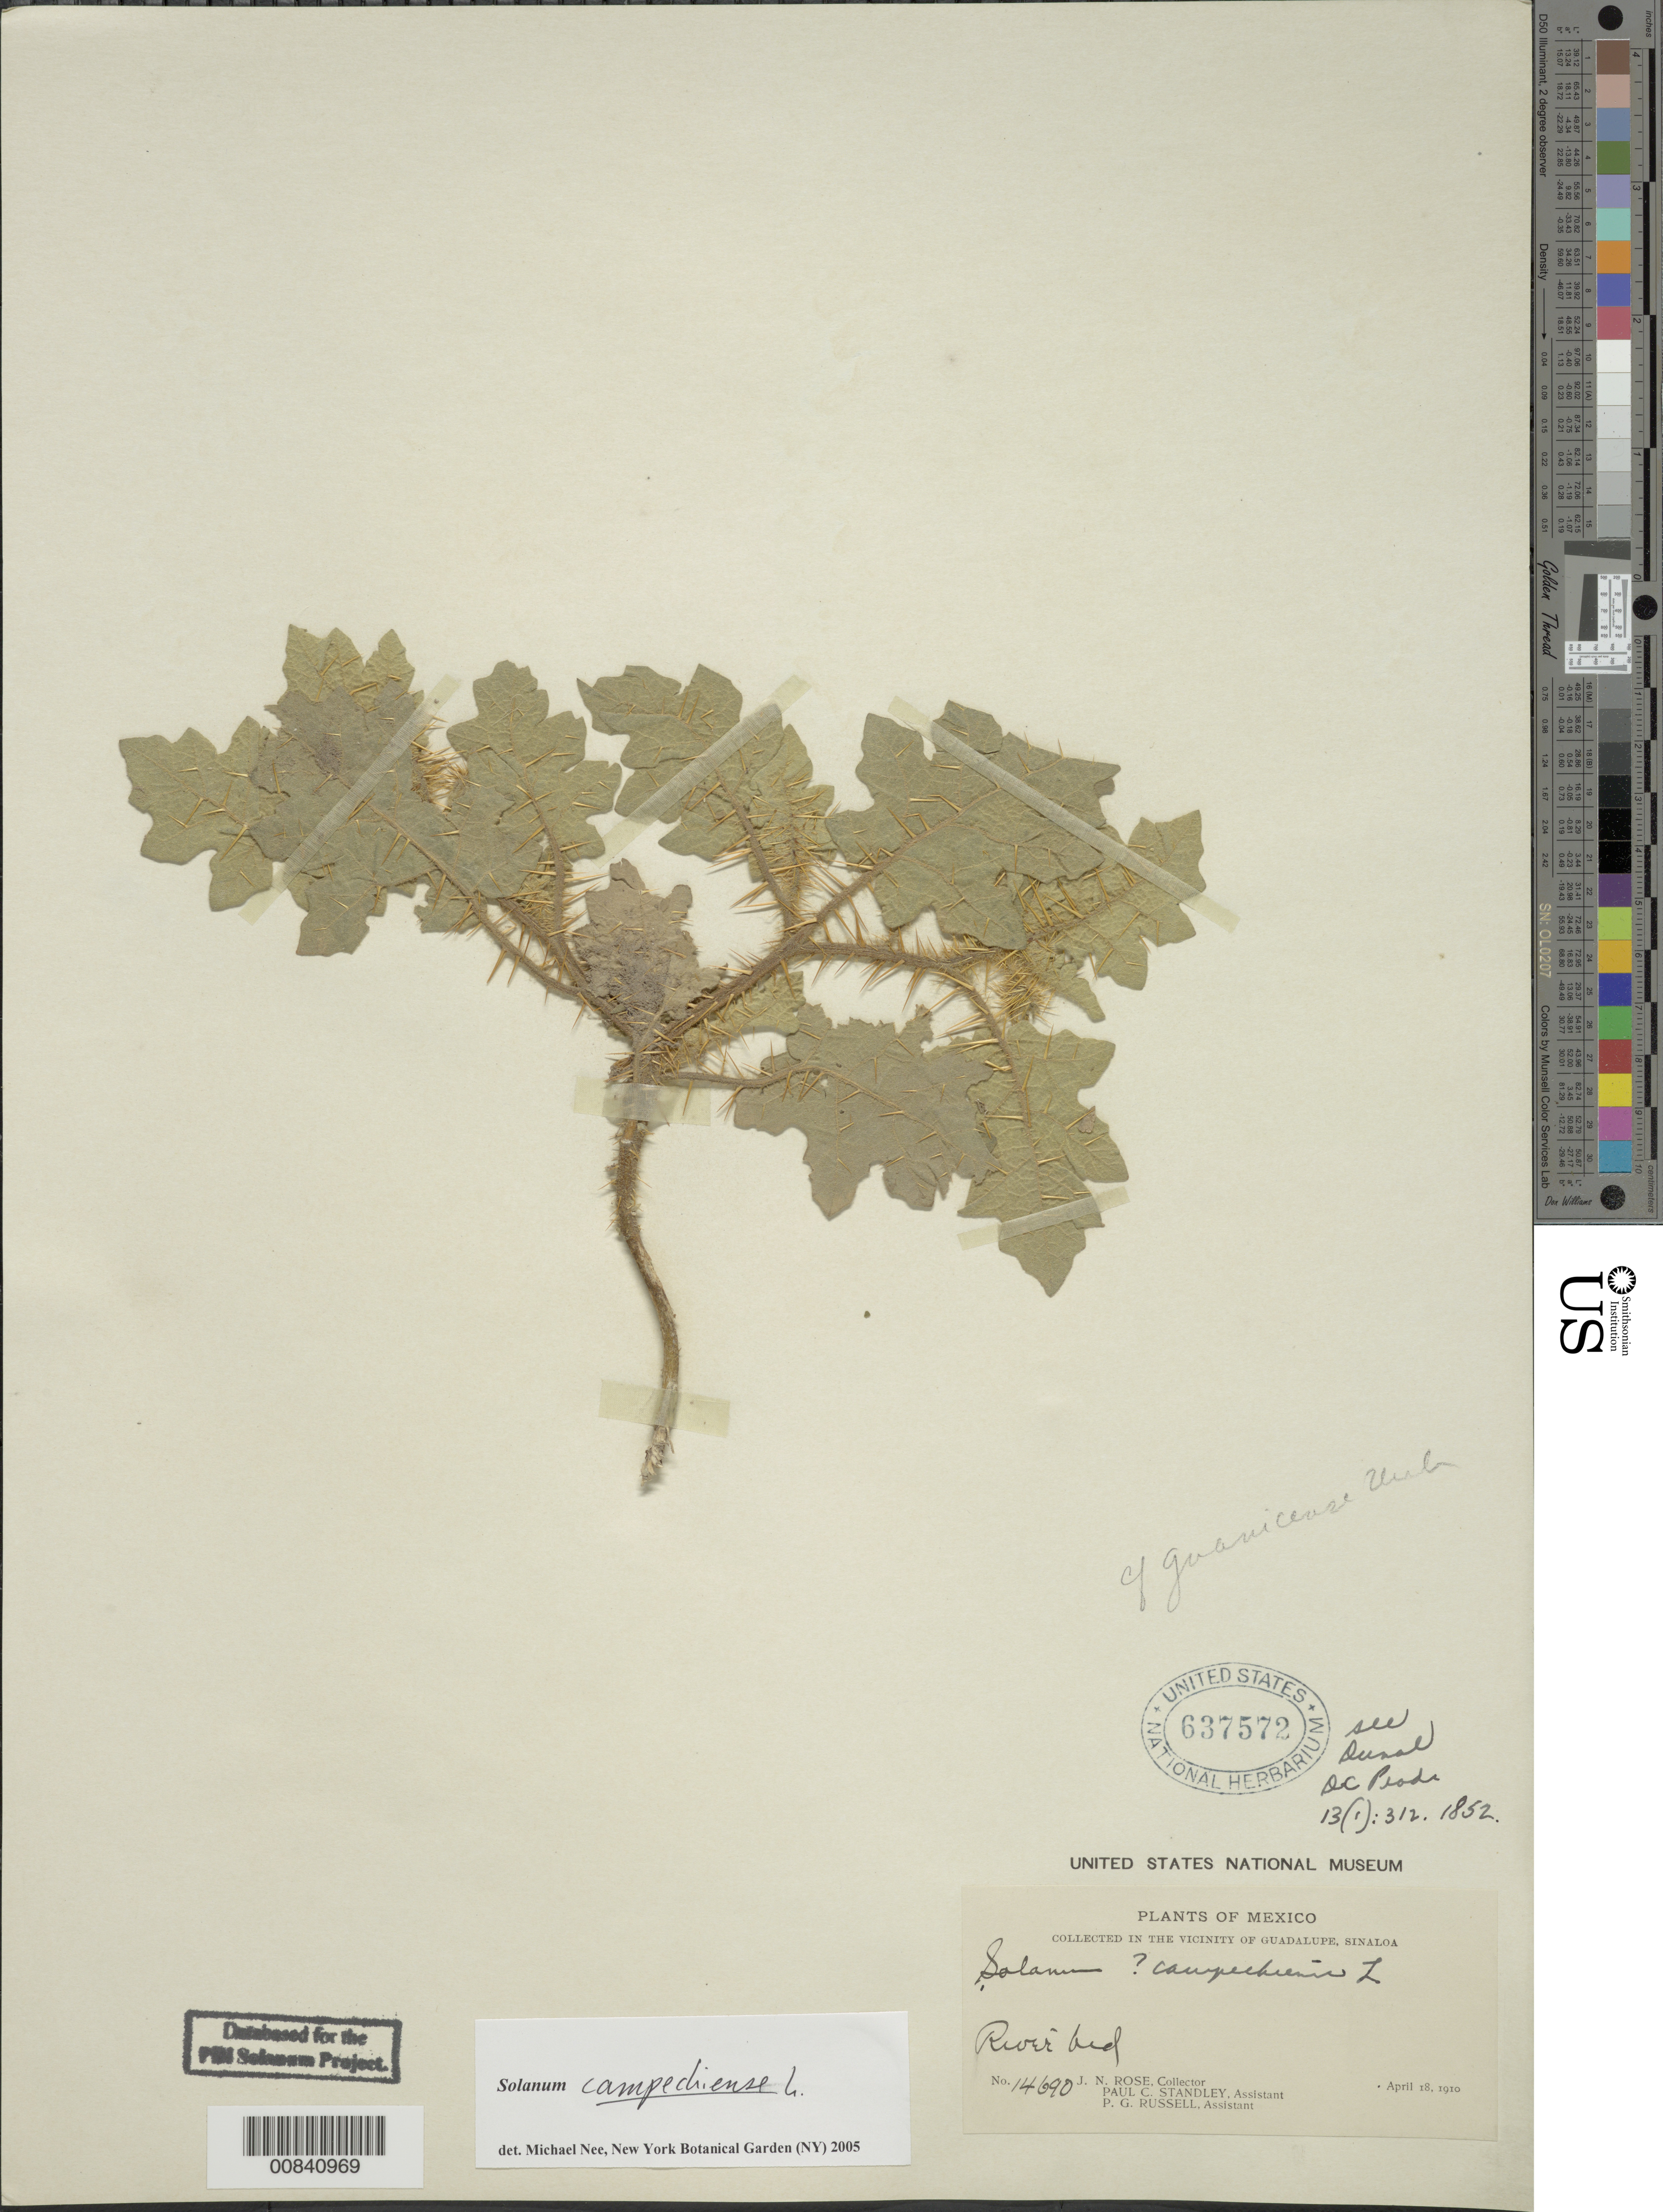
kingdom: Plantae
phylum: Tracheophyta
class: Magnoliopsida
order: Solanales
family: Solanaceae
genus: Solanum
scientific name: Solanum campechiense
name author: L.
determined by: Nee, Michael H.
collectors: J. N. Rose, P. C. Standley & P. G. Russell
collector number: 14690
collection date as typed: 18 Apr 1910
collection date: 1910-04-18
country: Mexico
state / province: Sinaloa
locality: Collected in the vicinity of Guadalupe, Sinaloa.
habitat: River bed.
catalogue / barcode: US 637572